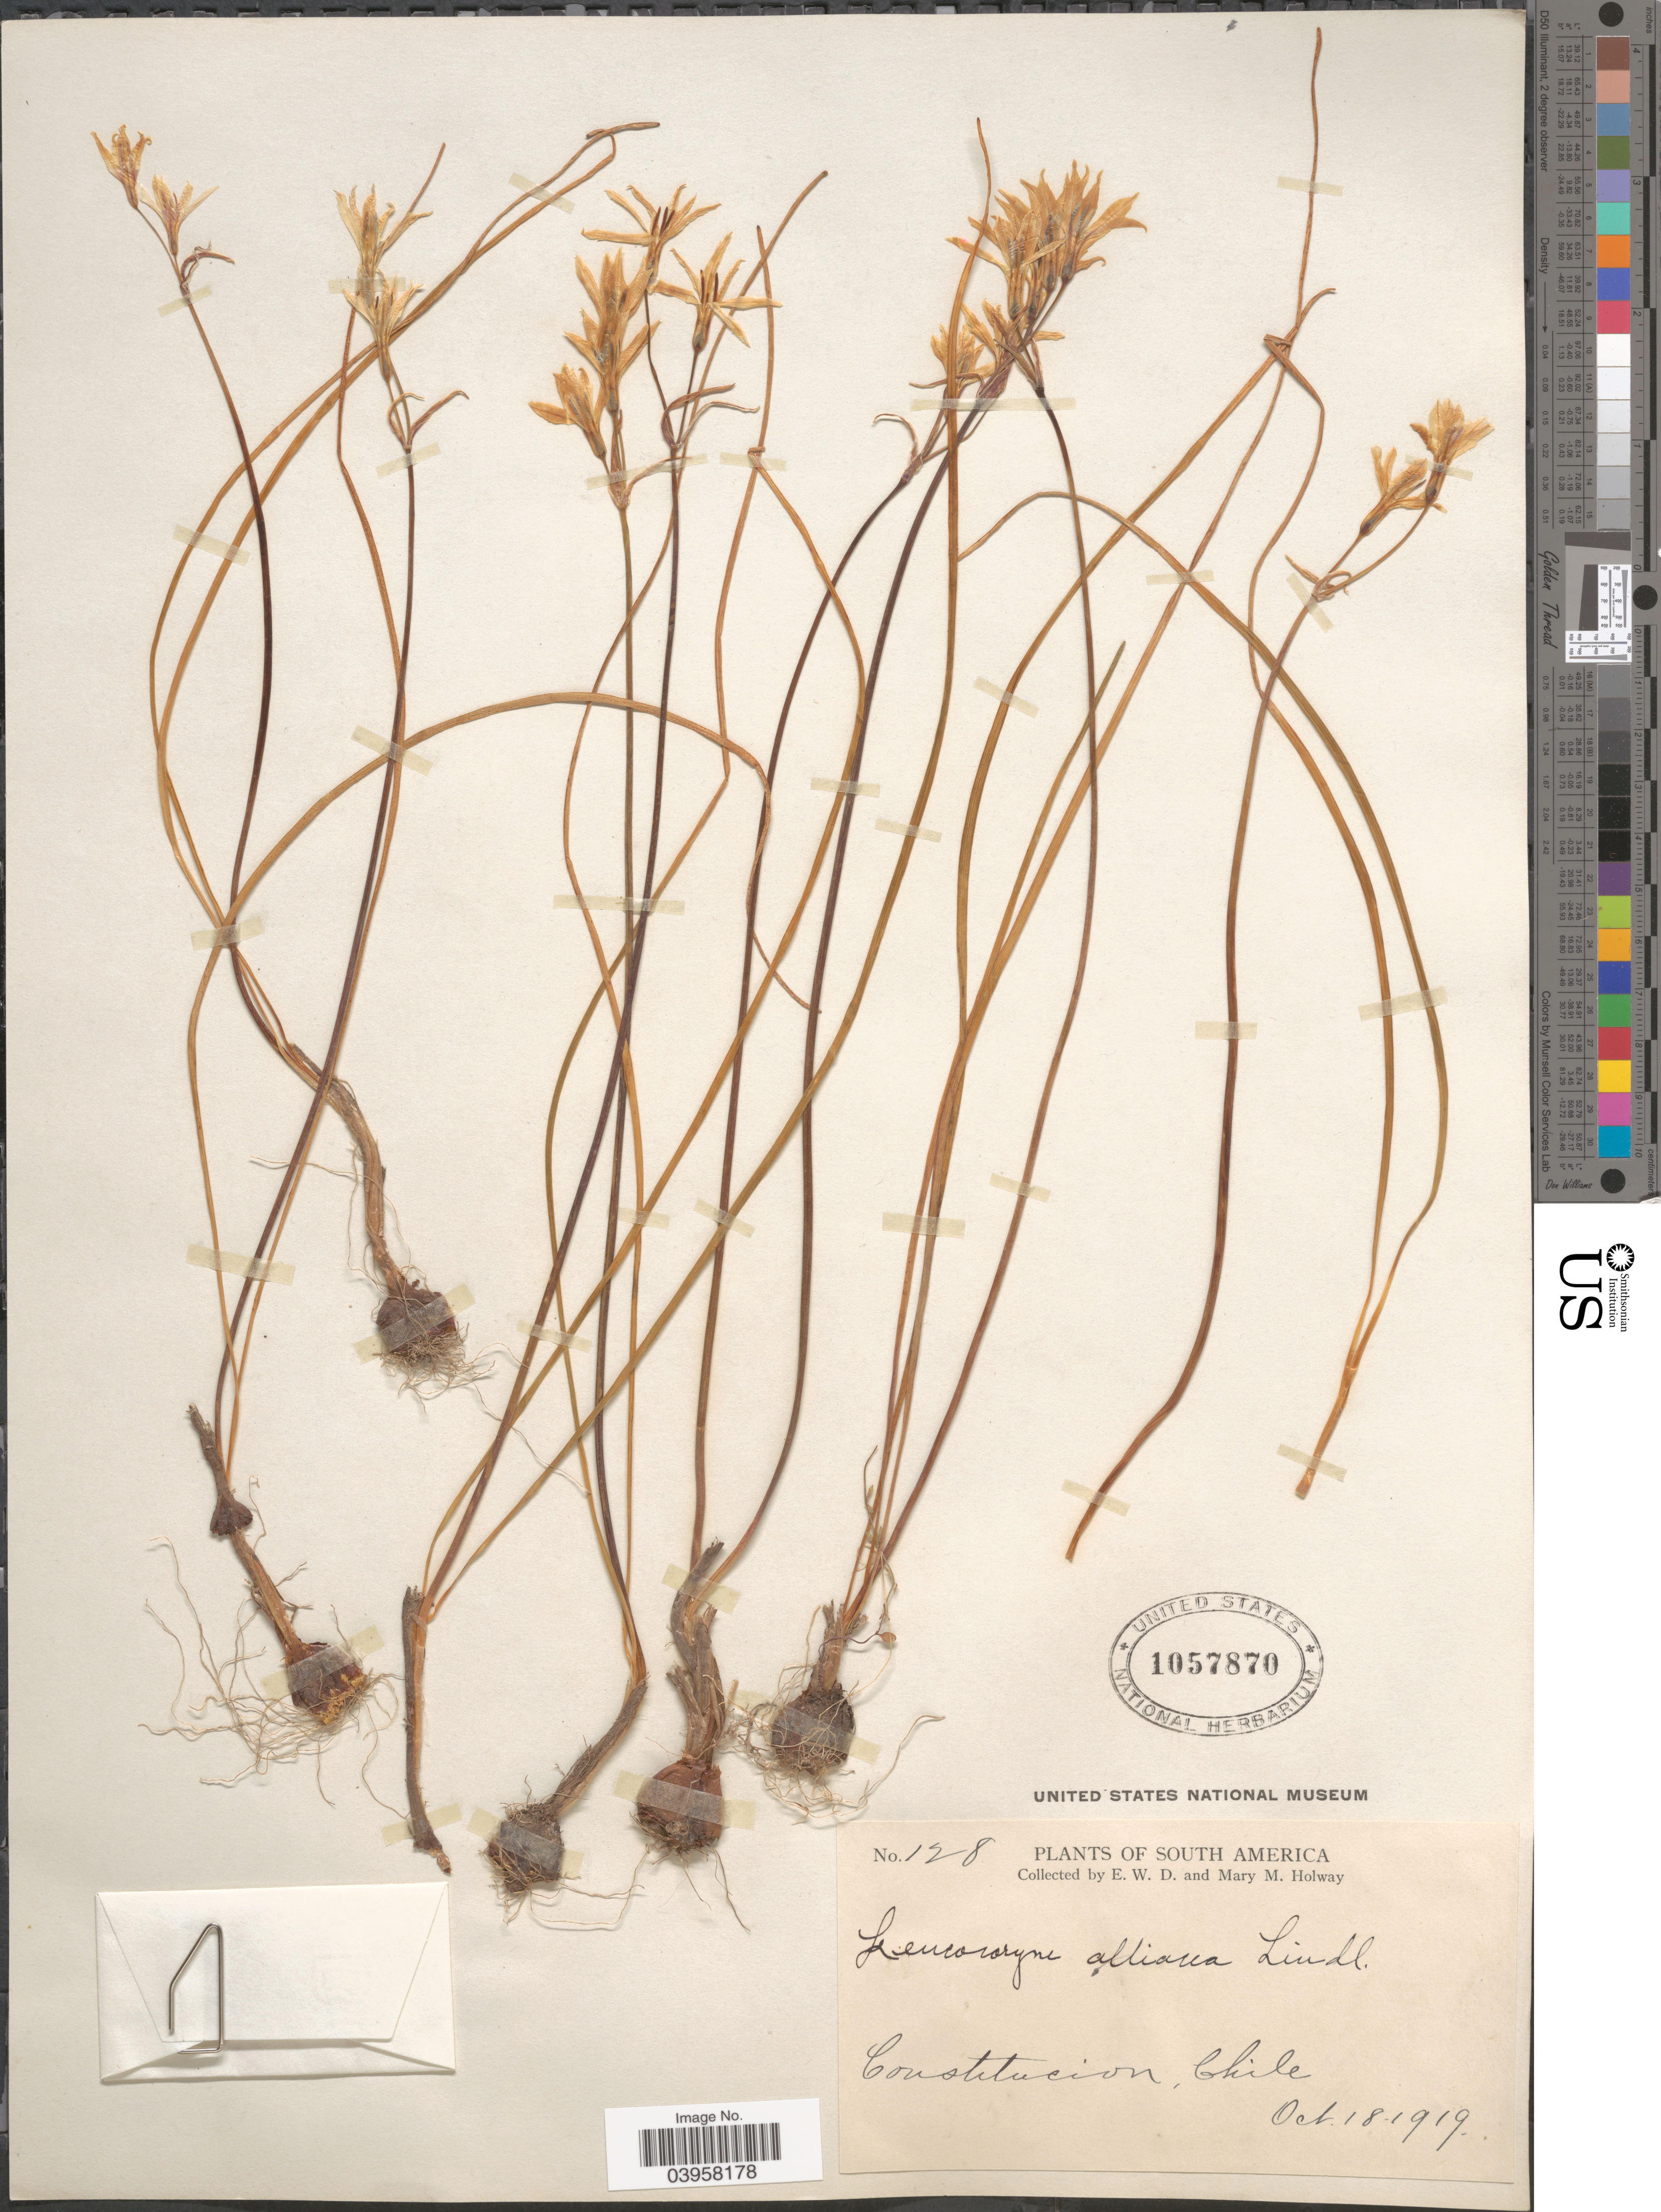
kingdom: Plantae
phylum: Tracheophyta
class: Liliopsida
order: Asparagales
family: Amaryllidaceae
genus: Leucocoryne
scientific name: Leucocoryne alliacea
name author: Lindl.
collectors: E. W. D. Holway & M. M. Holway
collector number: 128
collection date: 1919-10-18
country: Chile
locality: Constitucion.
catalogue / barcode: US 1057870